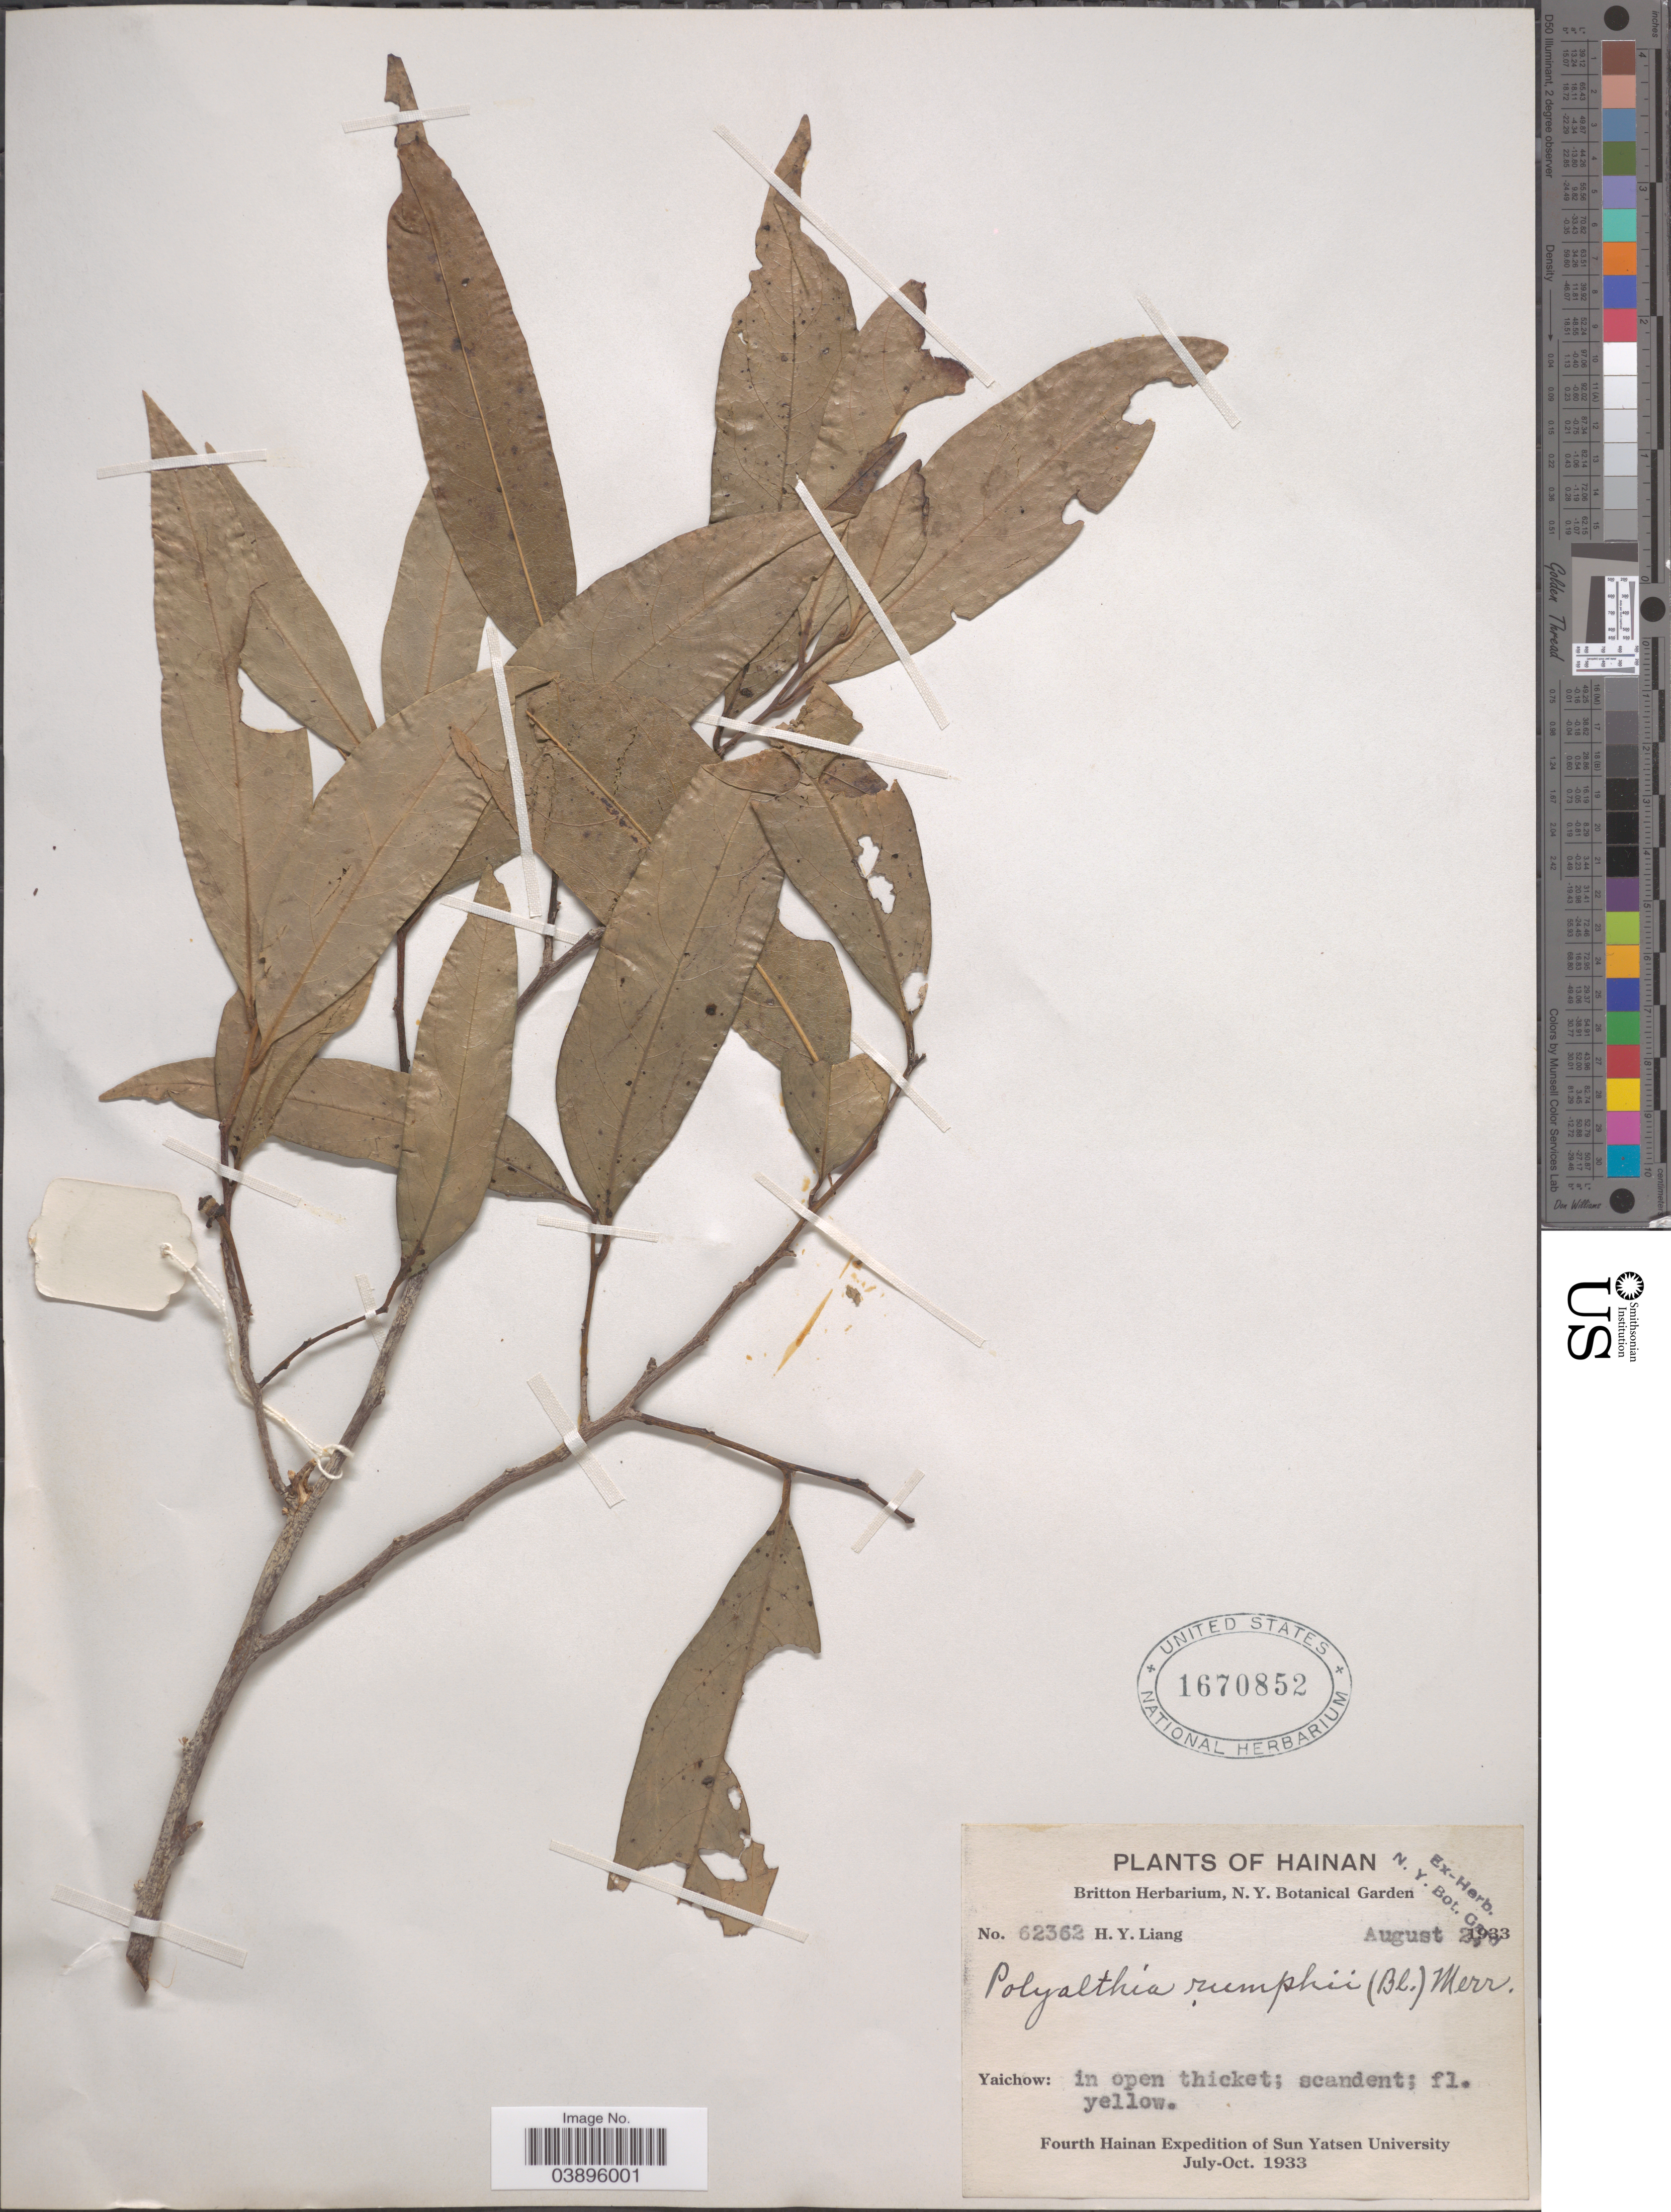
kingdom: Plantae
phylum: Tracheophyta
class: Magnoliopsida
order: Magnoliales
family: Annonaceae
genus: Polyalthia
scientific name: Polyalthia rumphii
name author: (Blume ex Hensch.) Merr.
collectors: H. Y. Liang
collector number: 62362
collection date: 1933-08-02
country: China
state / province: Hainan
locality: Yaichow: in open thicket.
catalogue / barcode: US 1670852